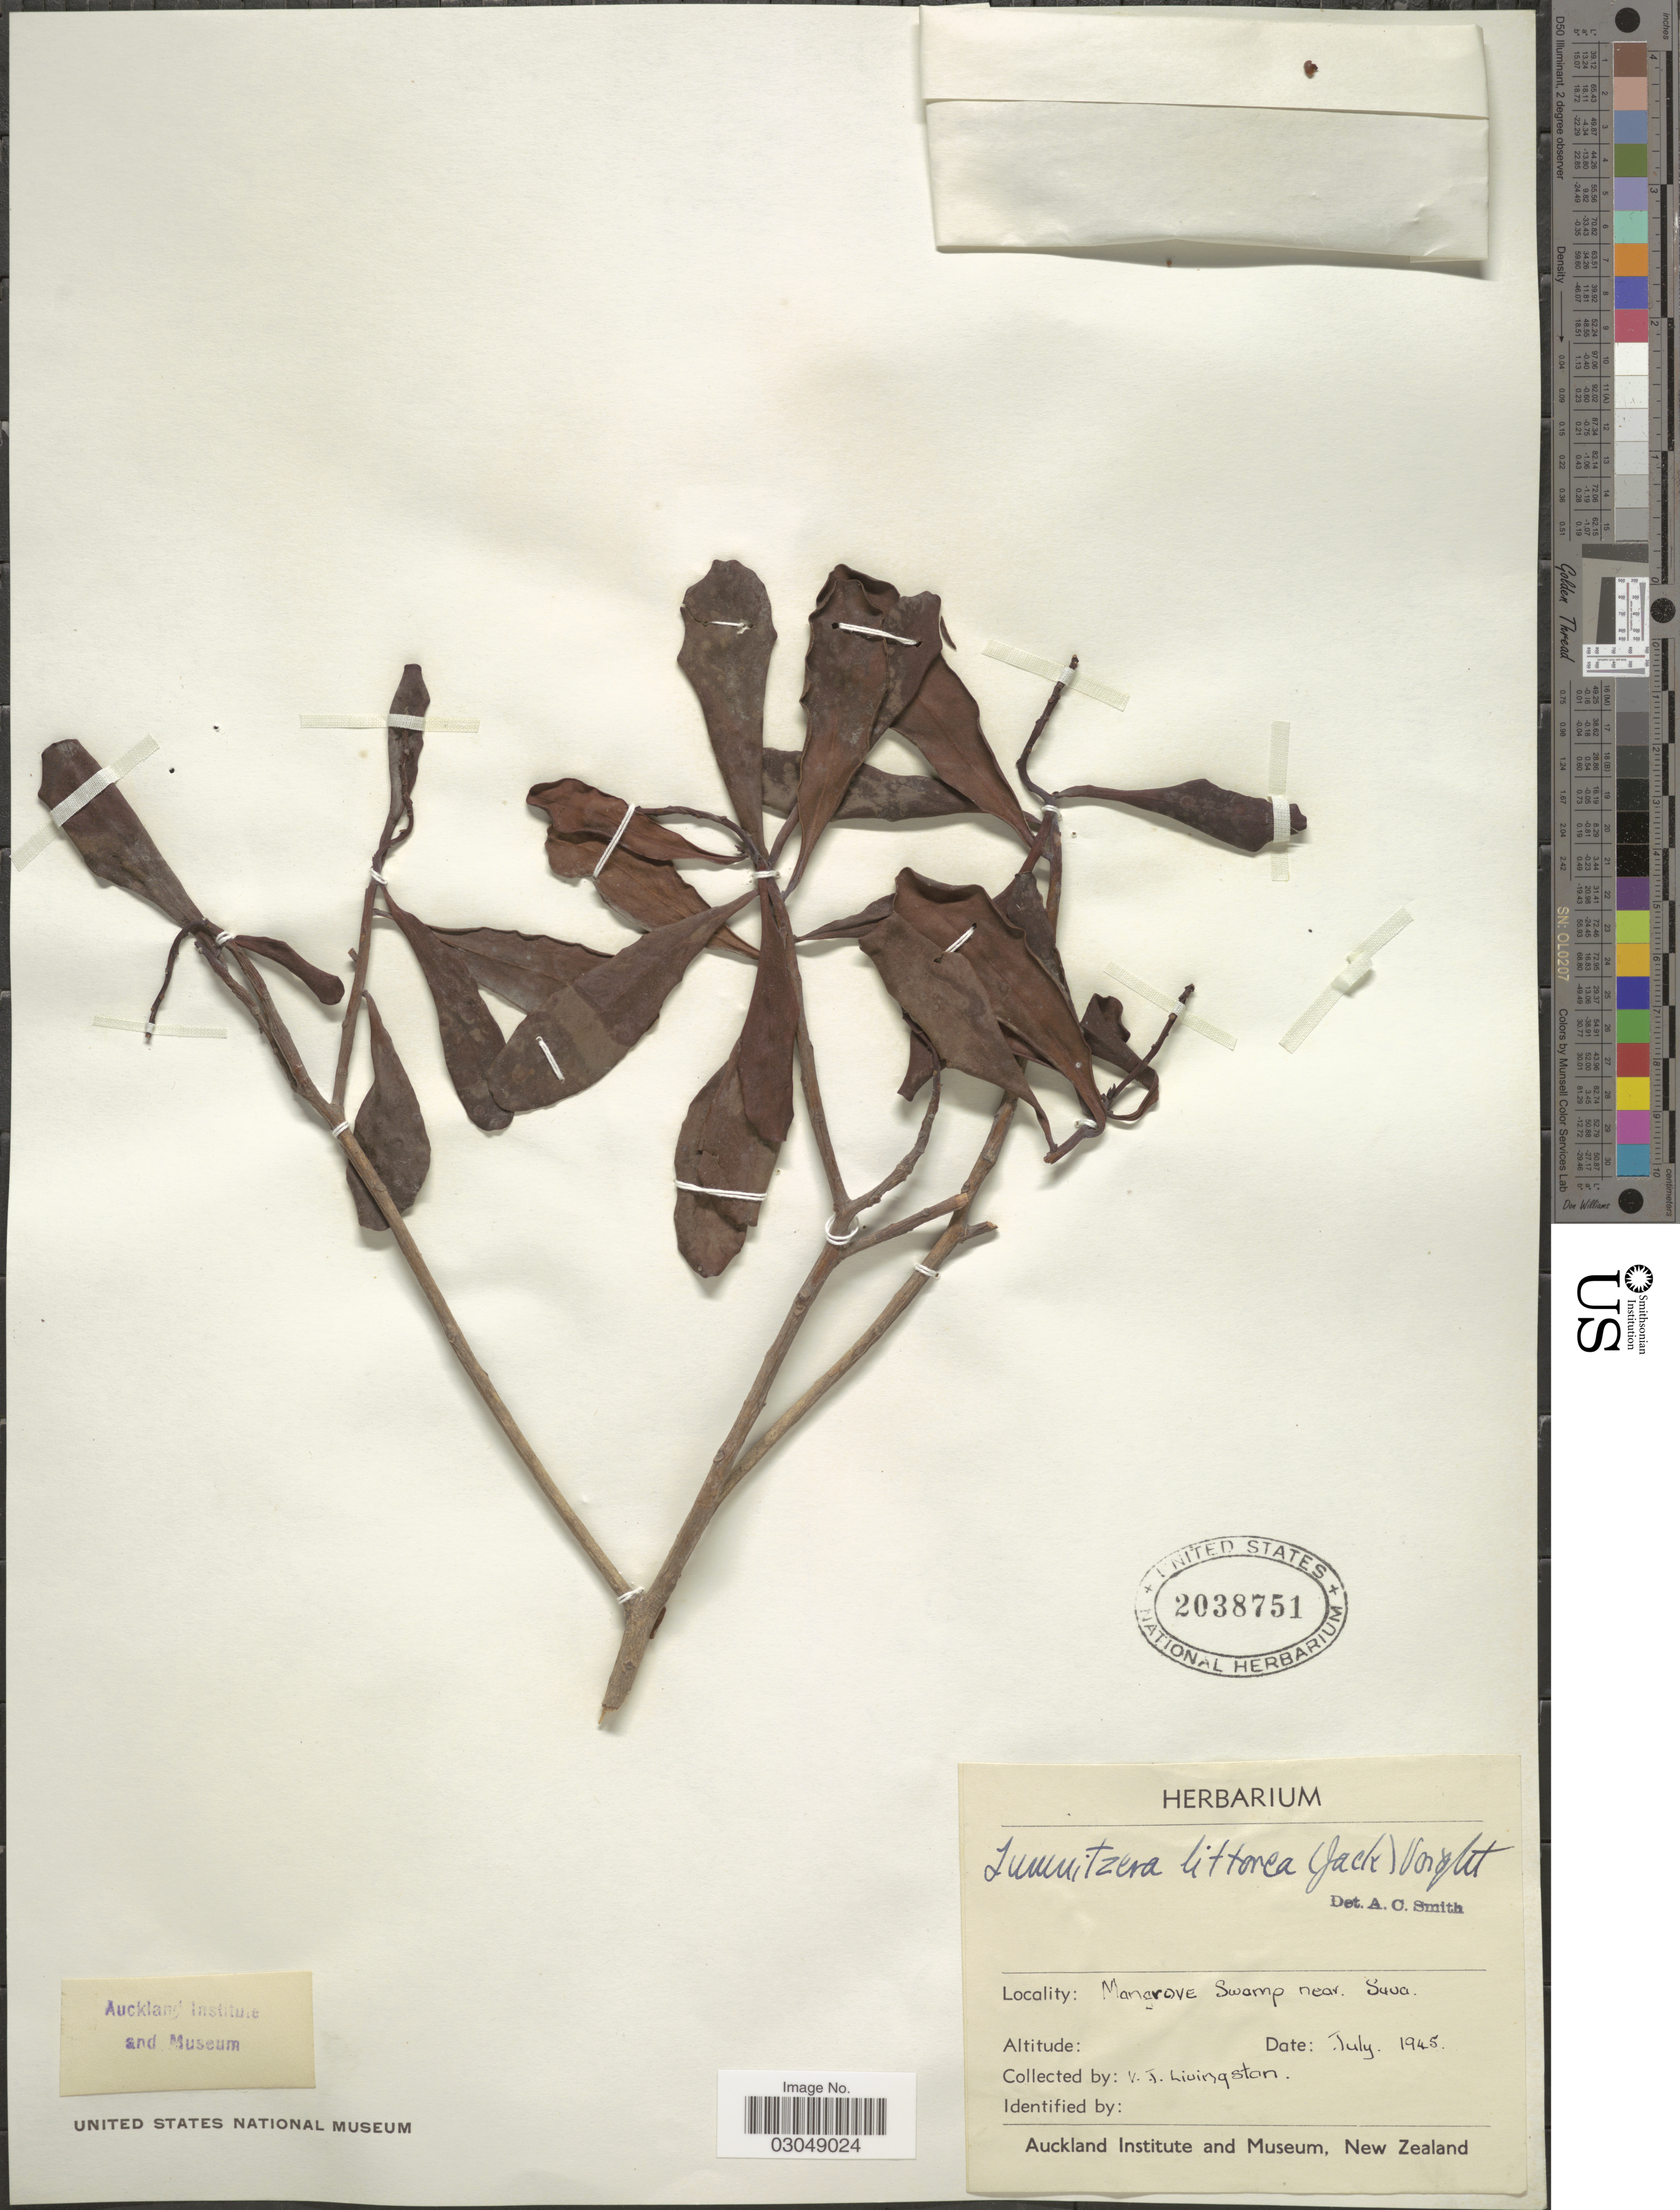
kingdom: Plantae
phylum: Tracheophyta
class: Magnoliopsida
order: Myrtales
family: Combretaceae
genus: Lumnitzera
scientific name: Lumnitzera littorea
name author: (Jack) Voight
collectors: V. Livingston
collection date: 1945-07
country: Fiji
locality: Mangrove Swamp near Suva.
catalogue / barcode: US 2038751